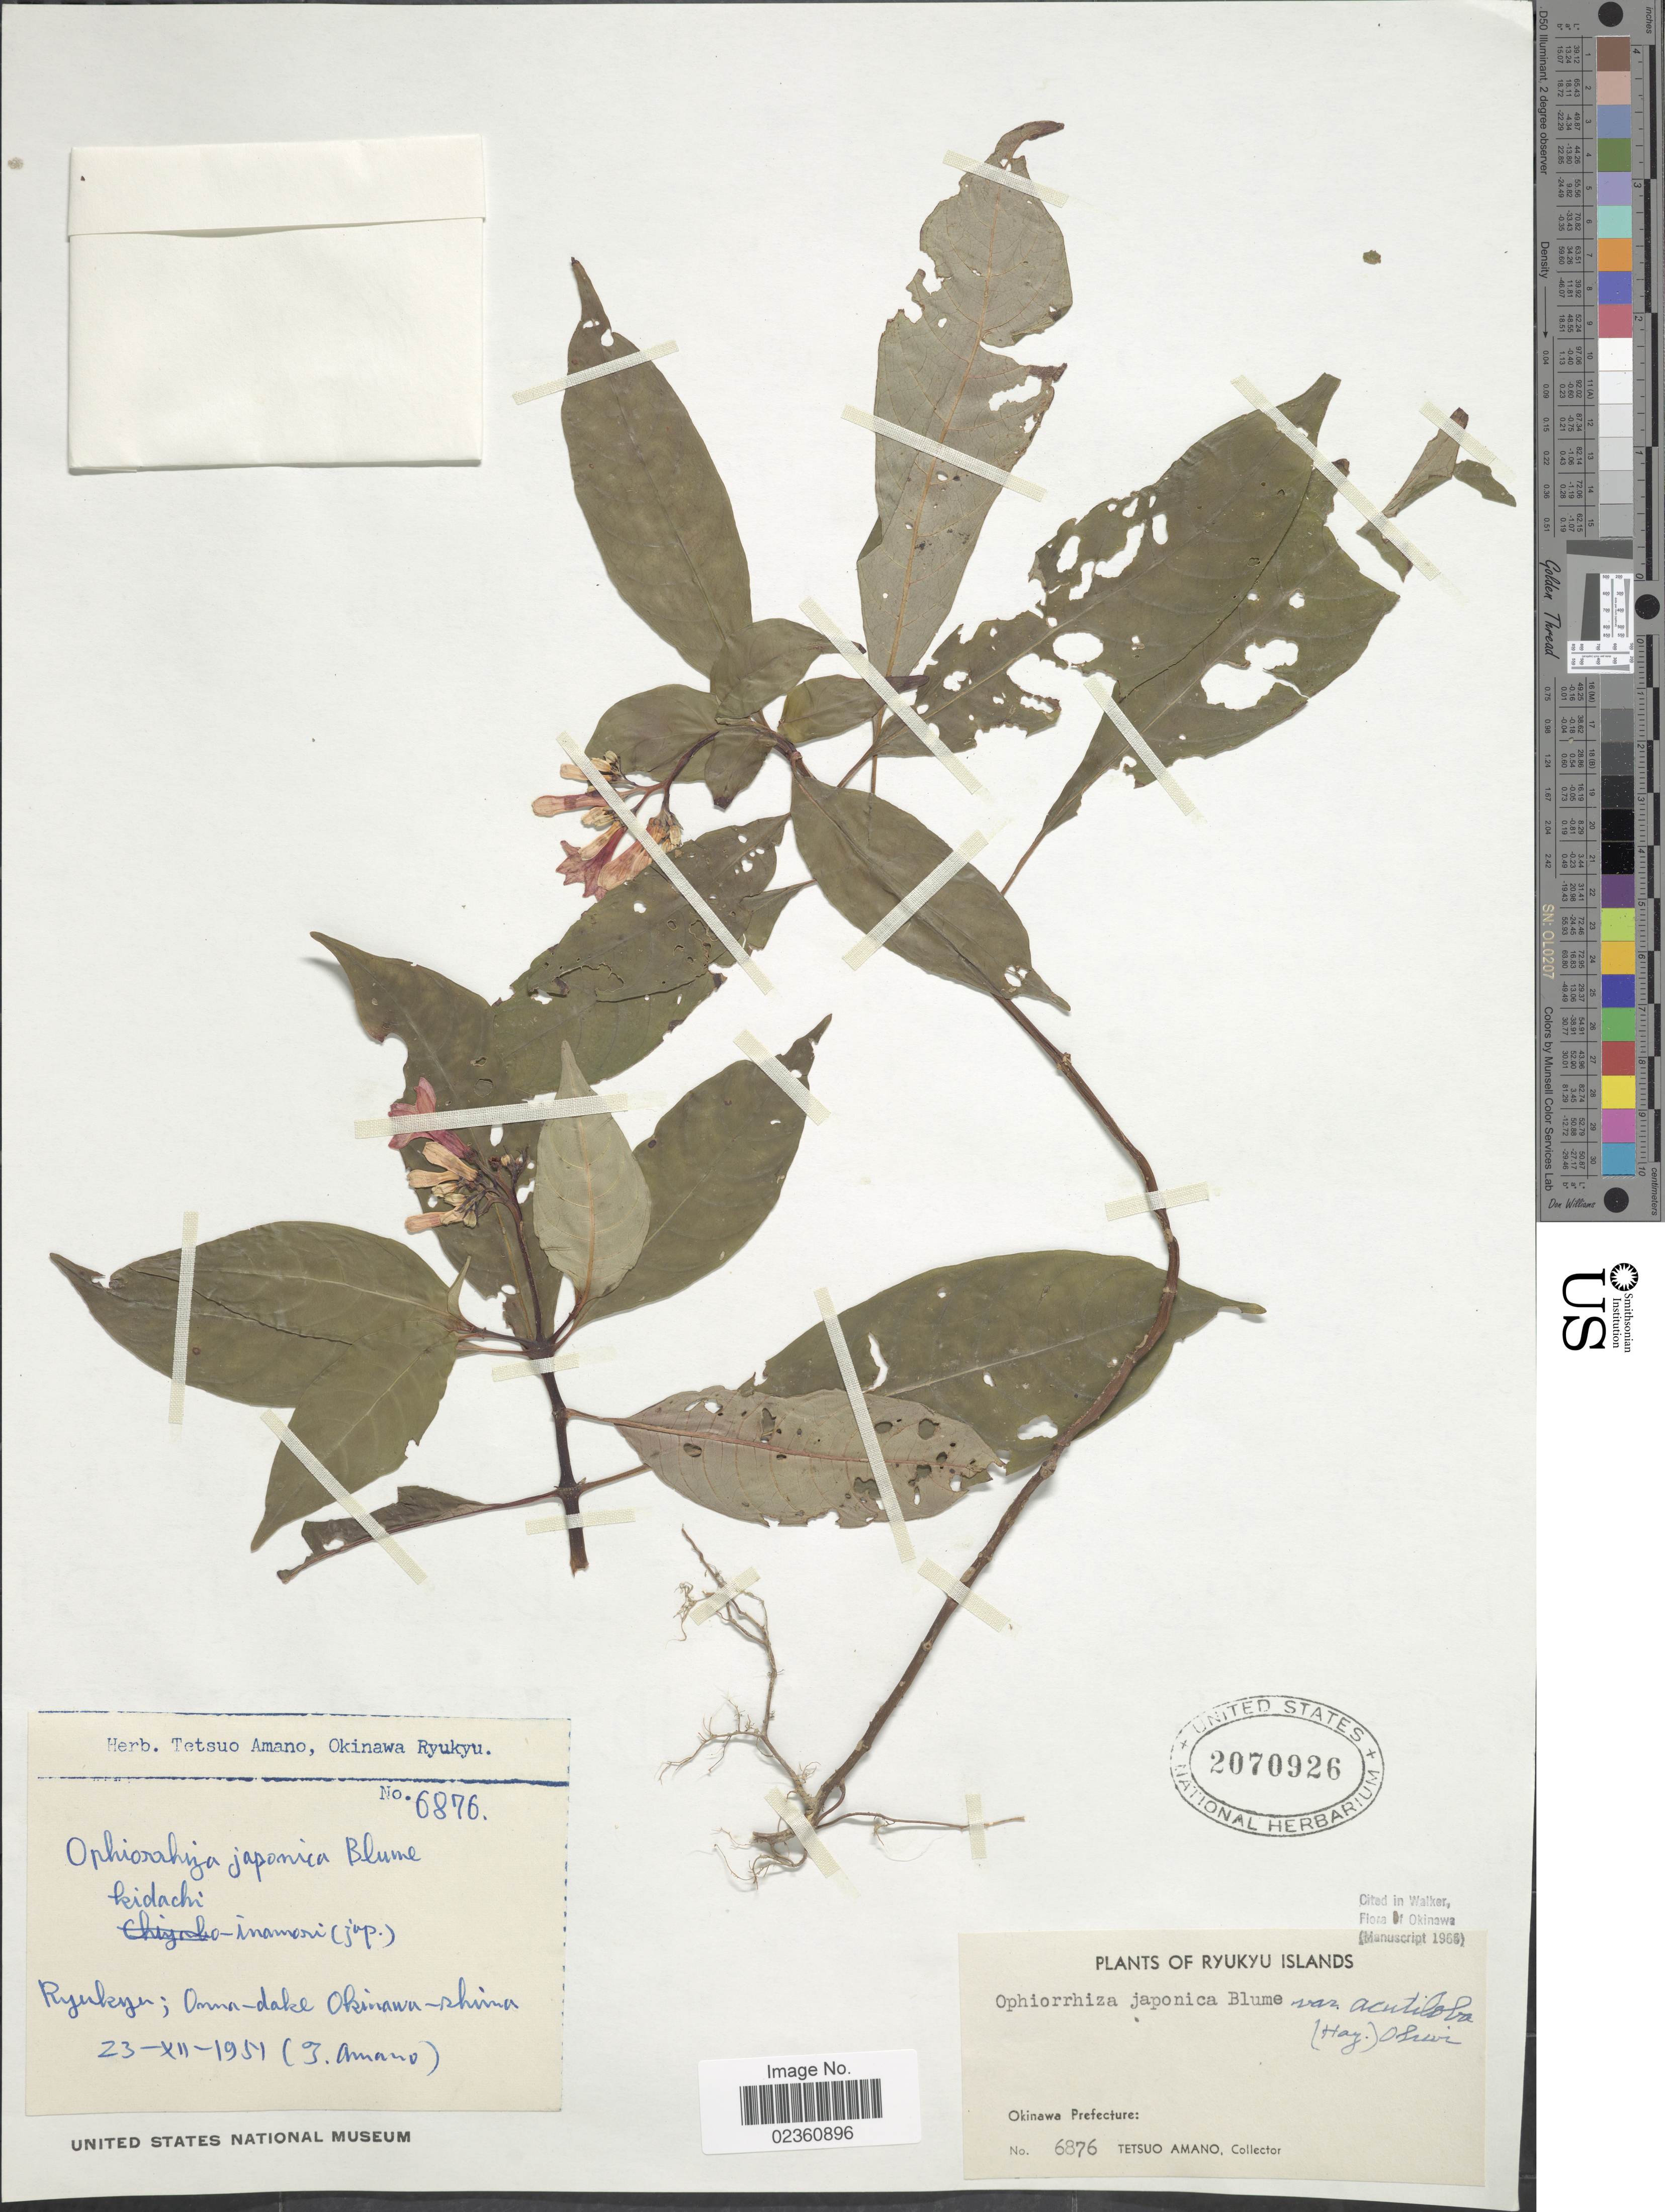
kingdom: Plantae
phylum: Tracheophyta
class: Magnoliopsida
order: Gentianales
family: Rubiaceae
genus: Ophiorrhiza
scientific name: Ophiorrhiza japonica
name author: Blume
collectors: T. Amano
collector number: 6876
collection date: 1951-12-23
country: Japan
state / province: Okinawa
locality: Ryukyu Islands, Okinawa Prefecture, Ryukyu; Onna-dake Okinawa-shima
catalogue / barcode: US 2070926